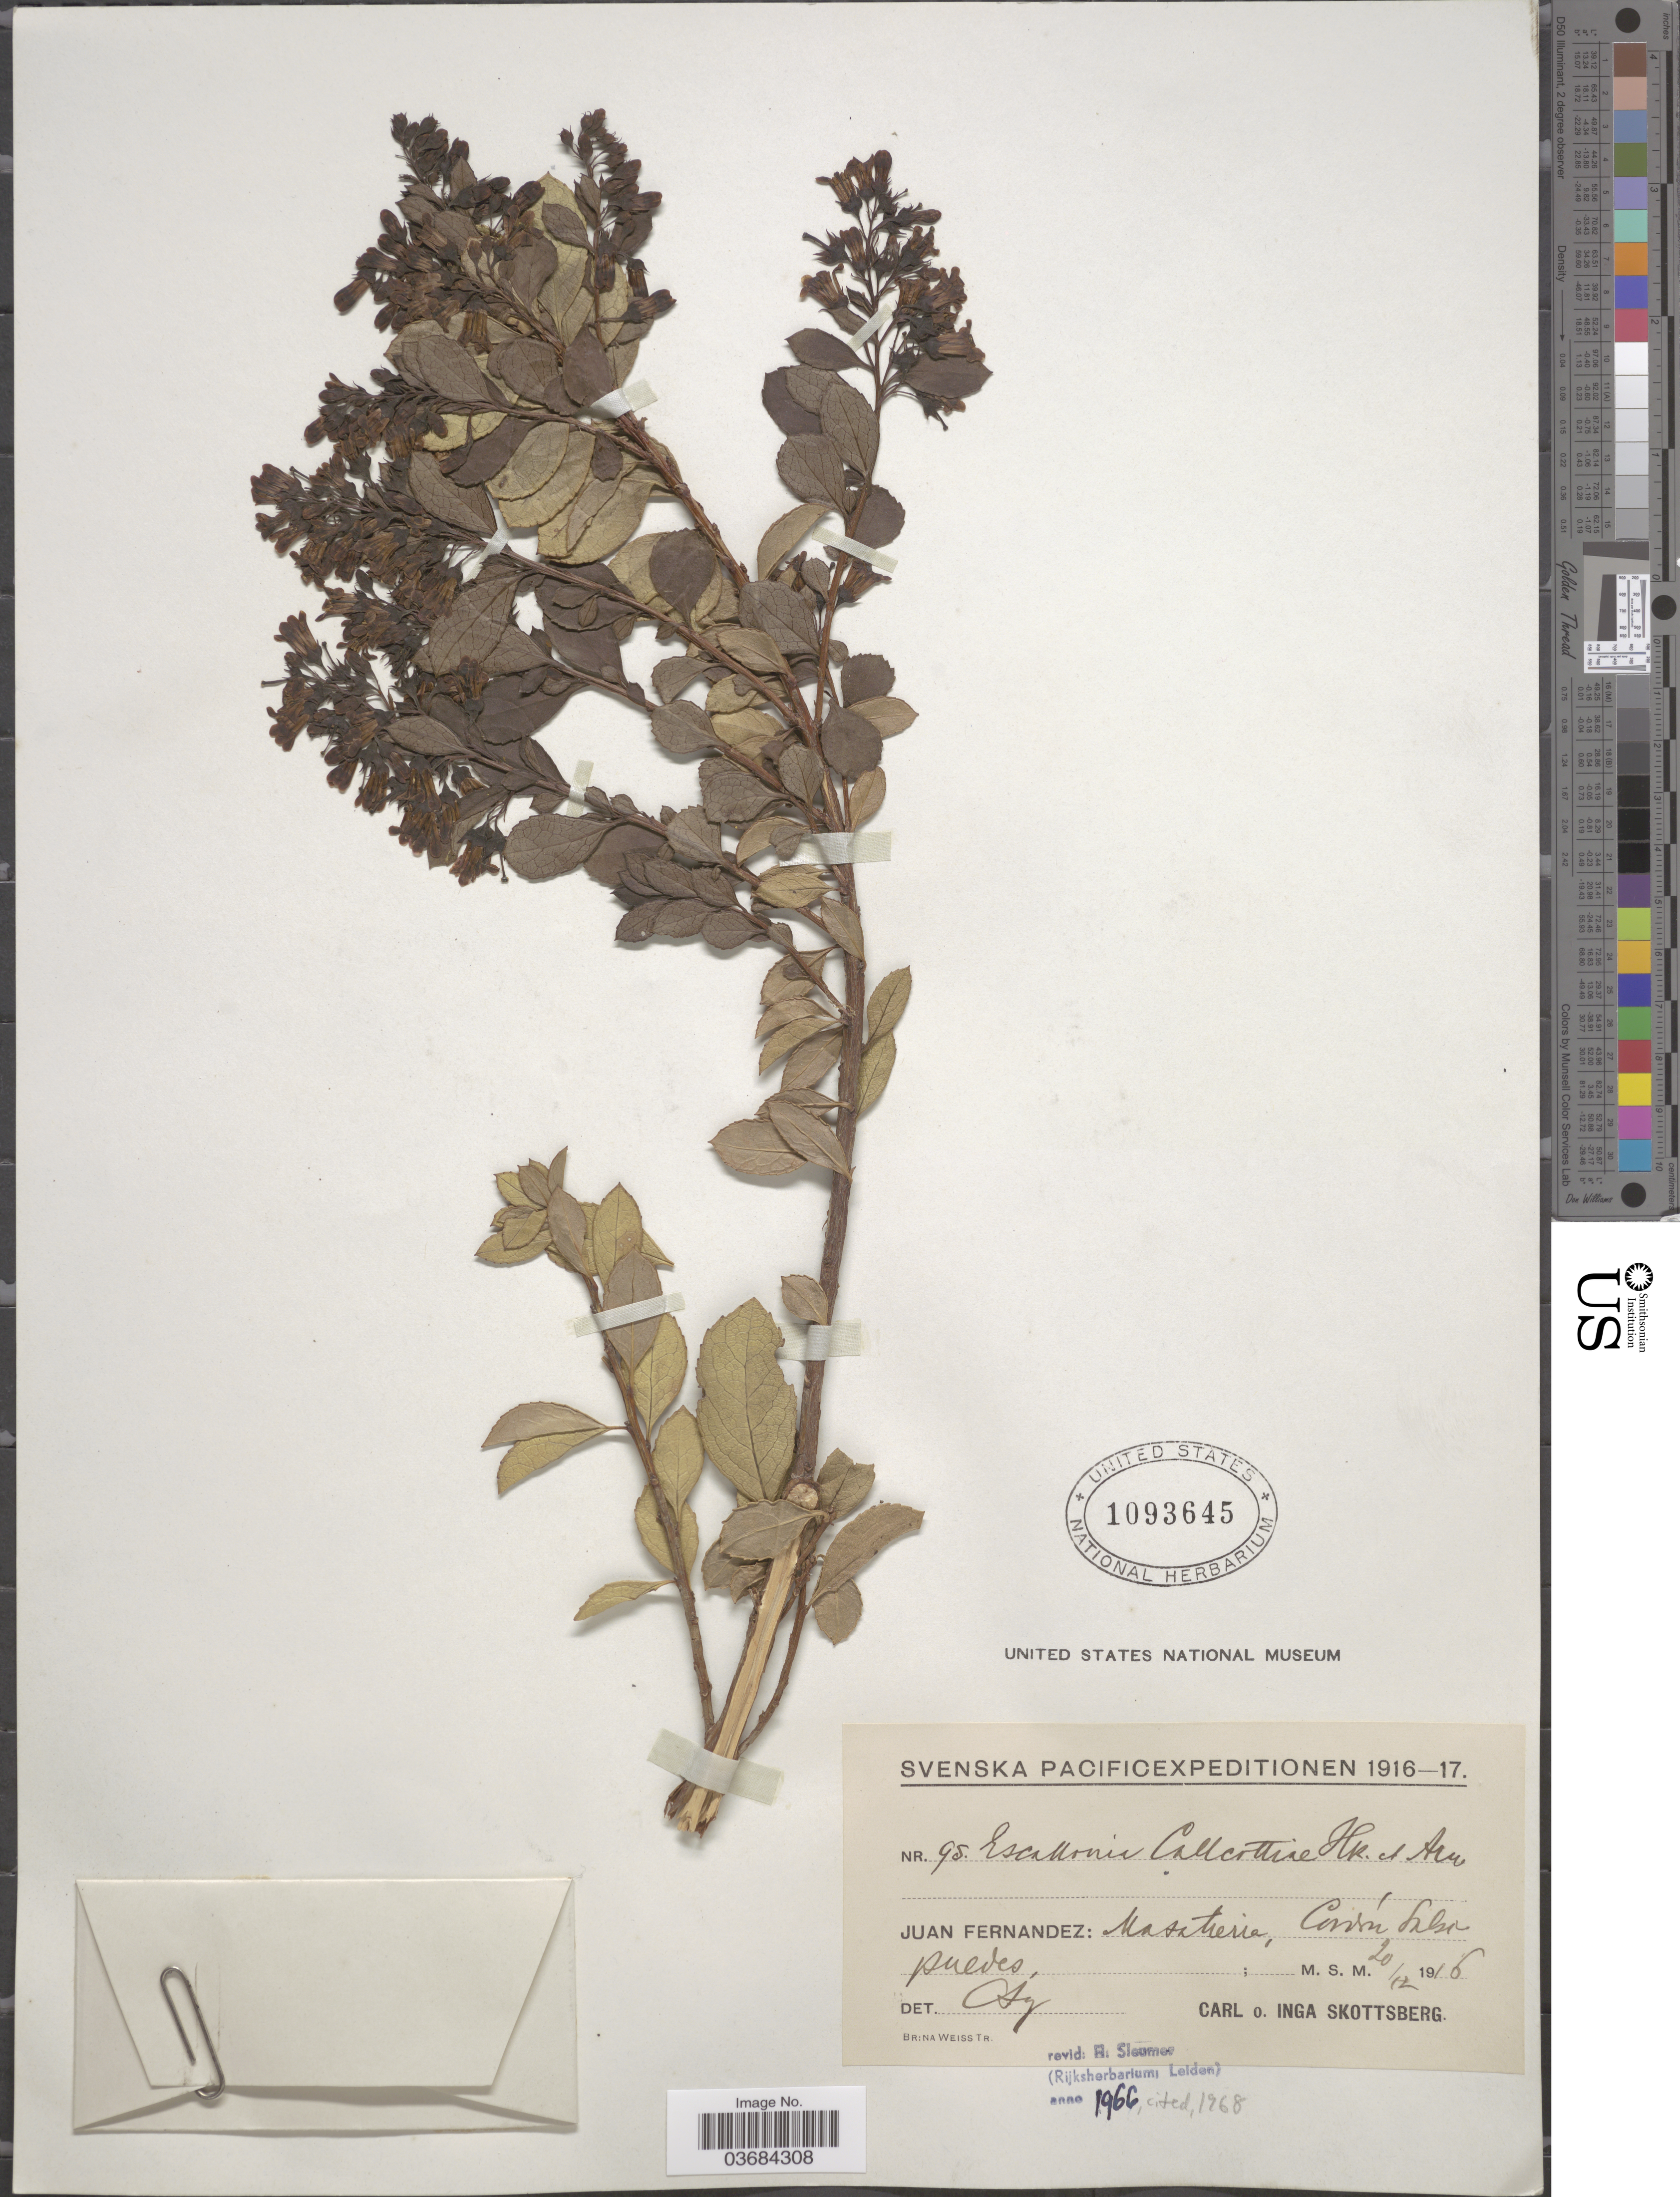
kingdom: Plantae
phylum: Tracheophyta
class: Magnoliopsida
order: Escalloniales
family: Escalloniaceae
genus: Escallonia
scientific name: Escallonia callcottiae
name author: Hook. & Arn.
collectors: C. Skottsberg & I. Skottsberg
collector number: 95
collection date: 1916-12-20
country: Chile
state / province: Valparaíso (V)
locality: Svenska Pacificexpeditionen 1916-17. Juan Fernandez: Masatierra, Cordon Salsipuedes.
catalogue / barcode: US 1093645